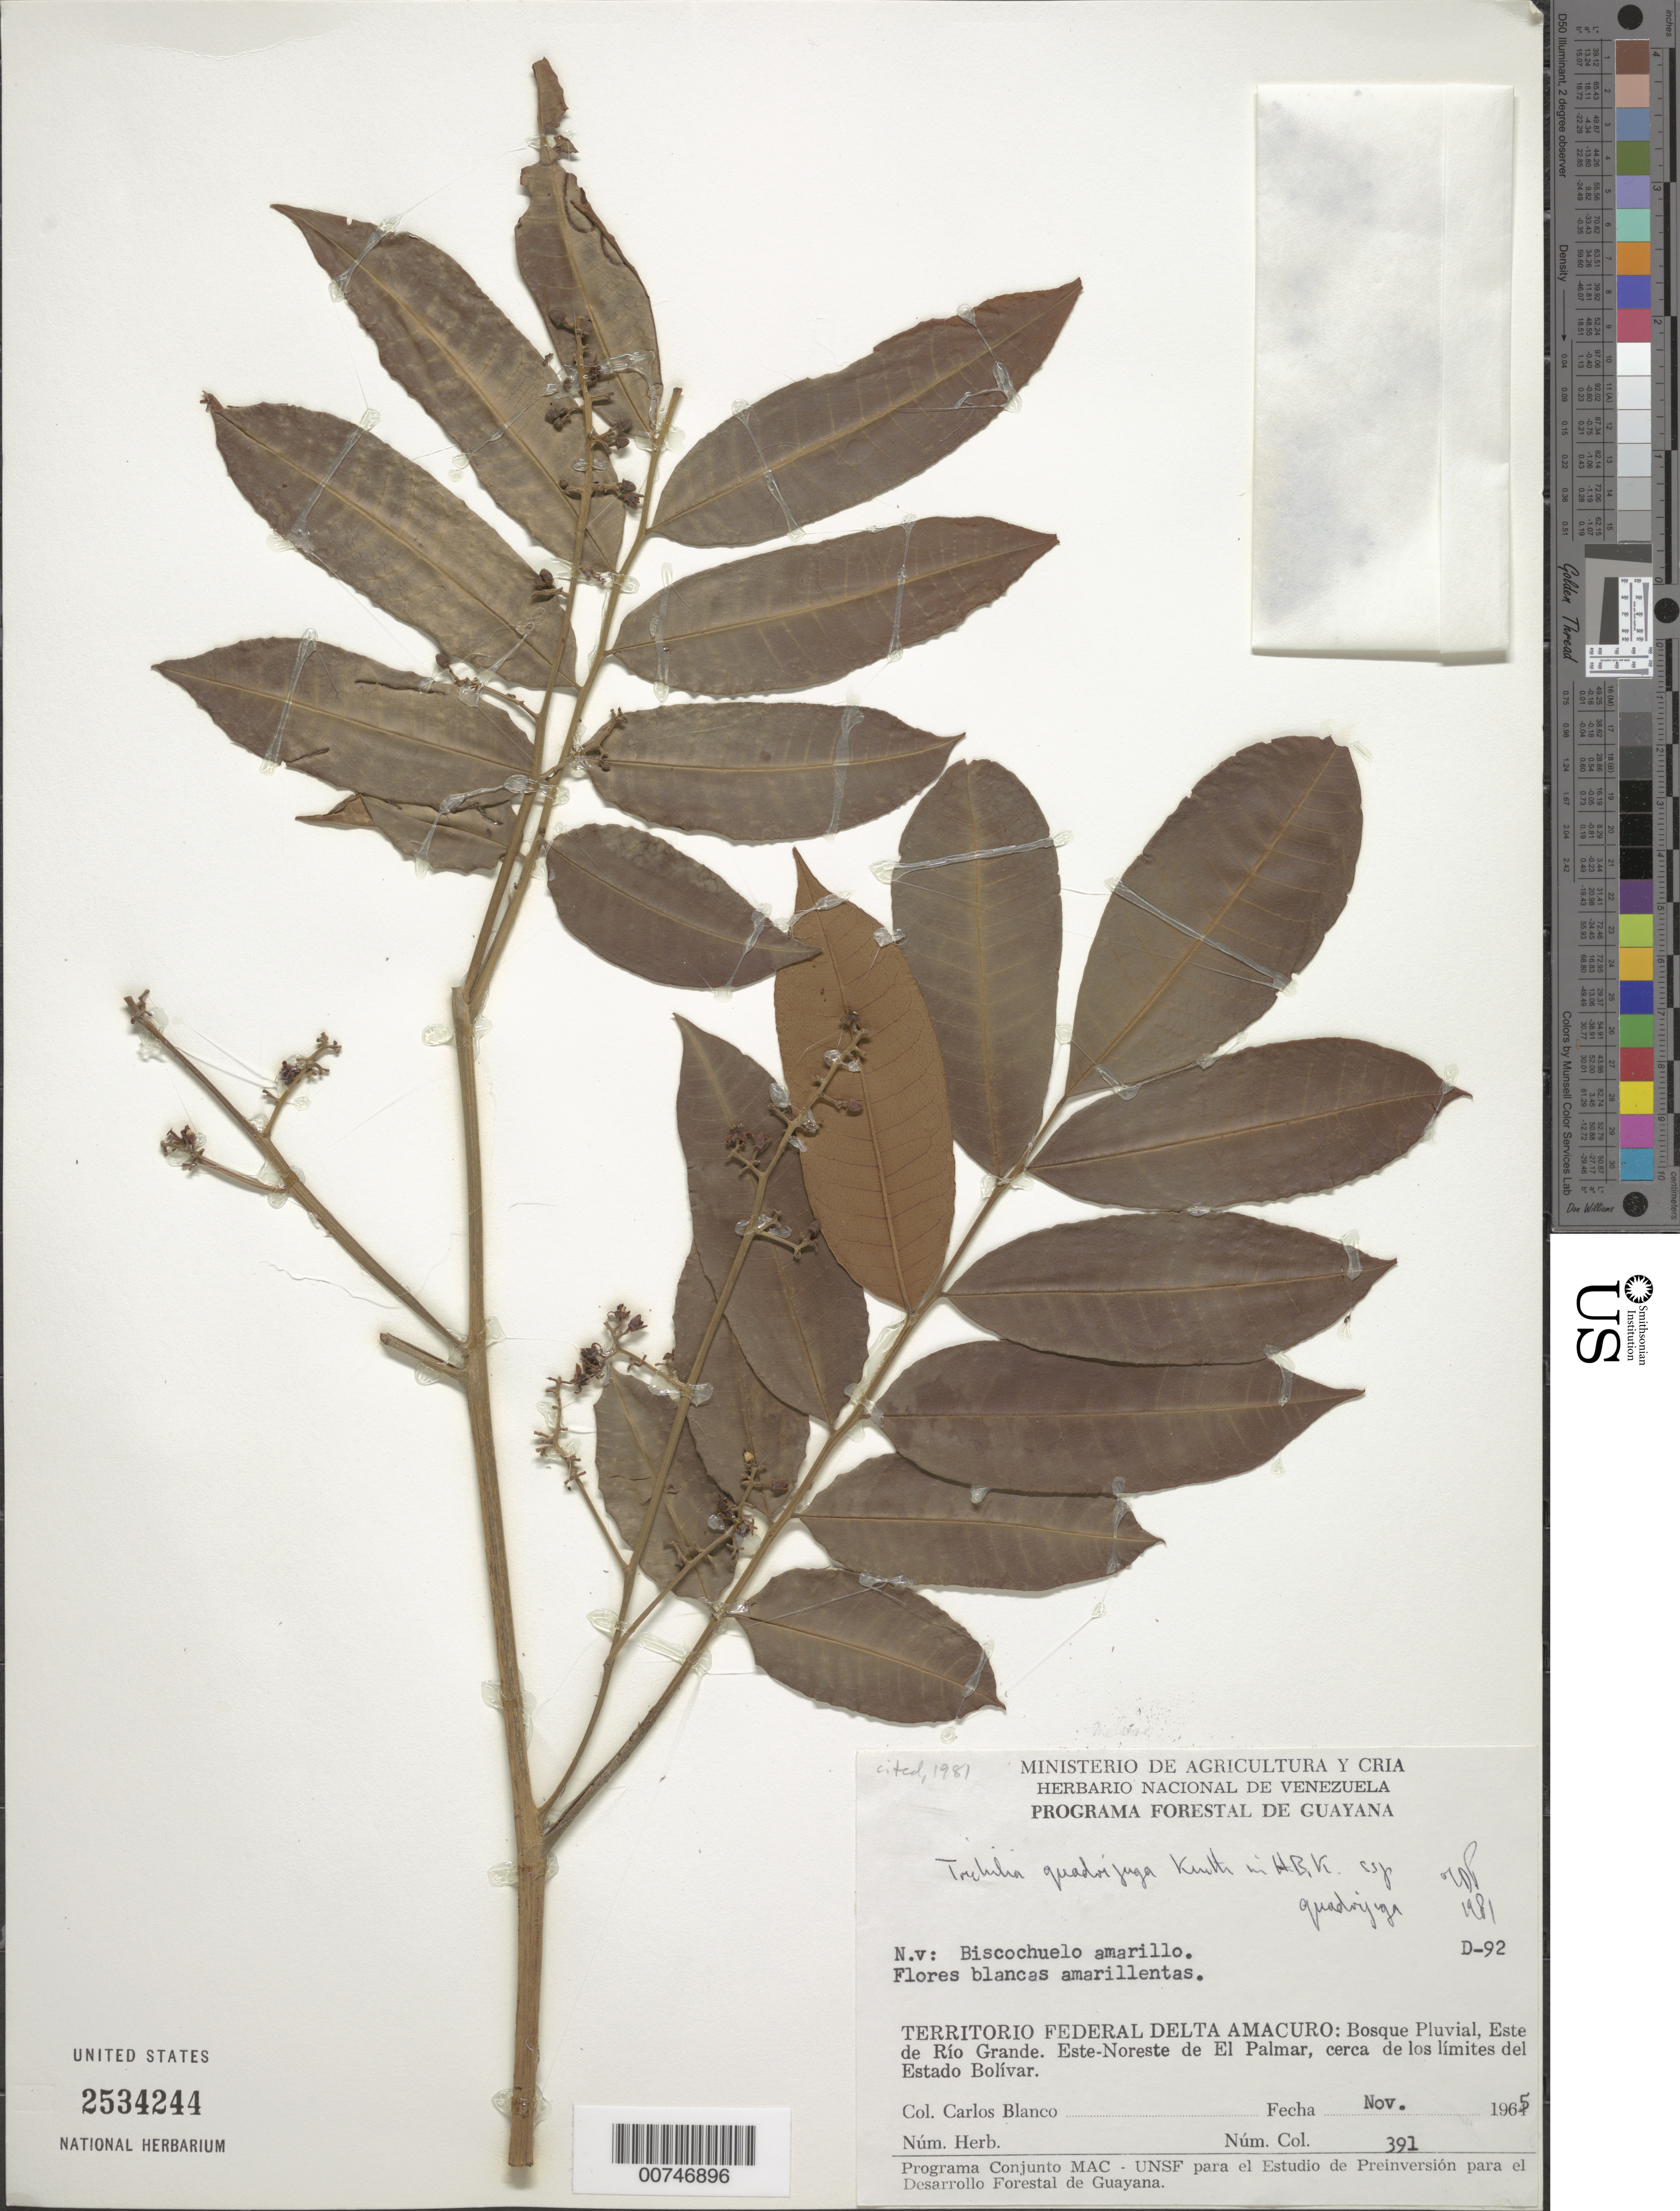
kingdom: Plantae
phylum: Tracheophyta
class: Magnoliopsida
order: Sapindales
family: Meliaceae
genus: Trichilia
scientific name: Trichilia quadrijuga subsp. quadrijuga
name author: Kunth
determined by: Pennington, T. D., (K)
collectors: C. A. Blanco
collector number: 391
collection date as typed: Nov-65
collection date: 1965-11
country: Venezuela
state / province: Delta Amacuro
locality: Río Grande, Este de; Este-Noreste de El Palmar, cerca de los limites del Estado Bolívar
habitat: Rainforest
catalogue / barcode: US 2534244